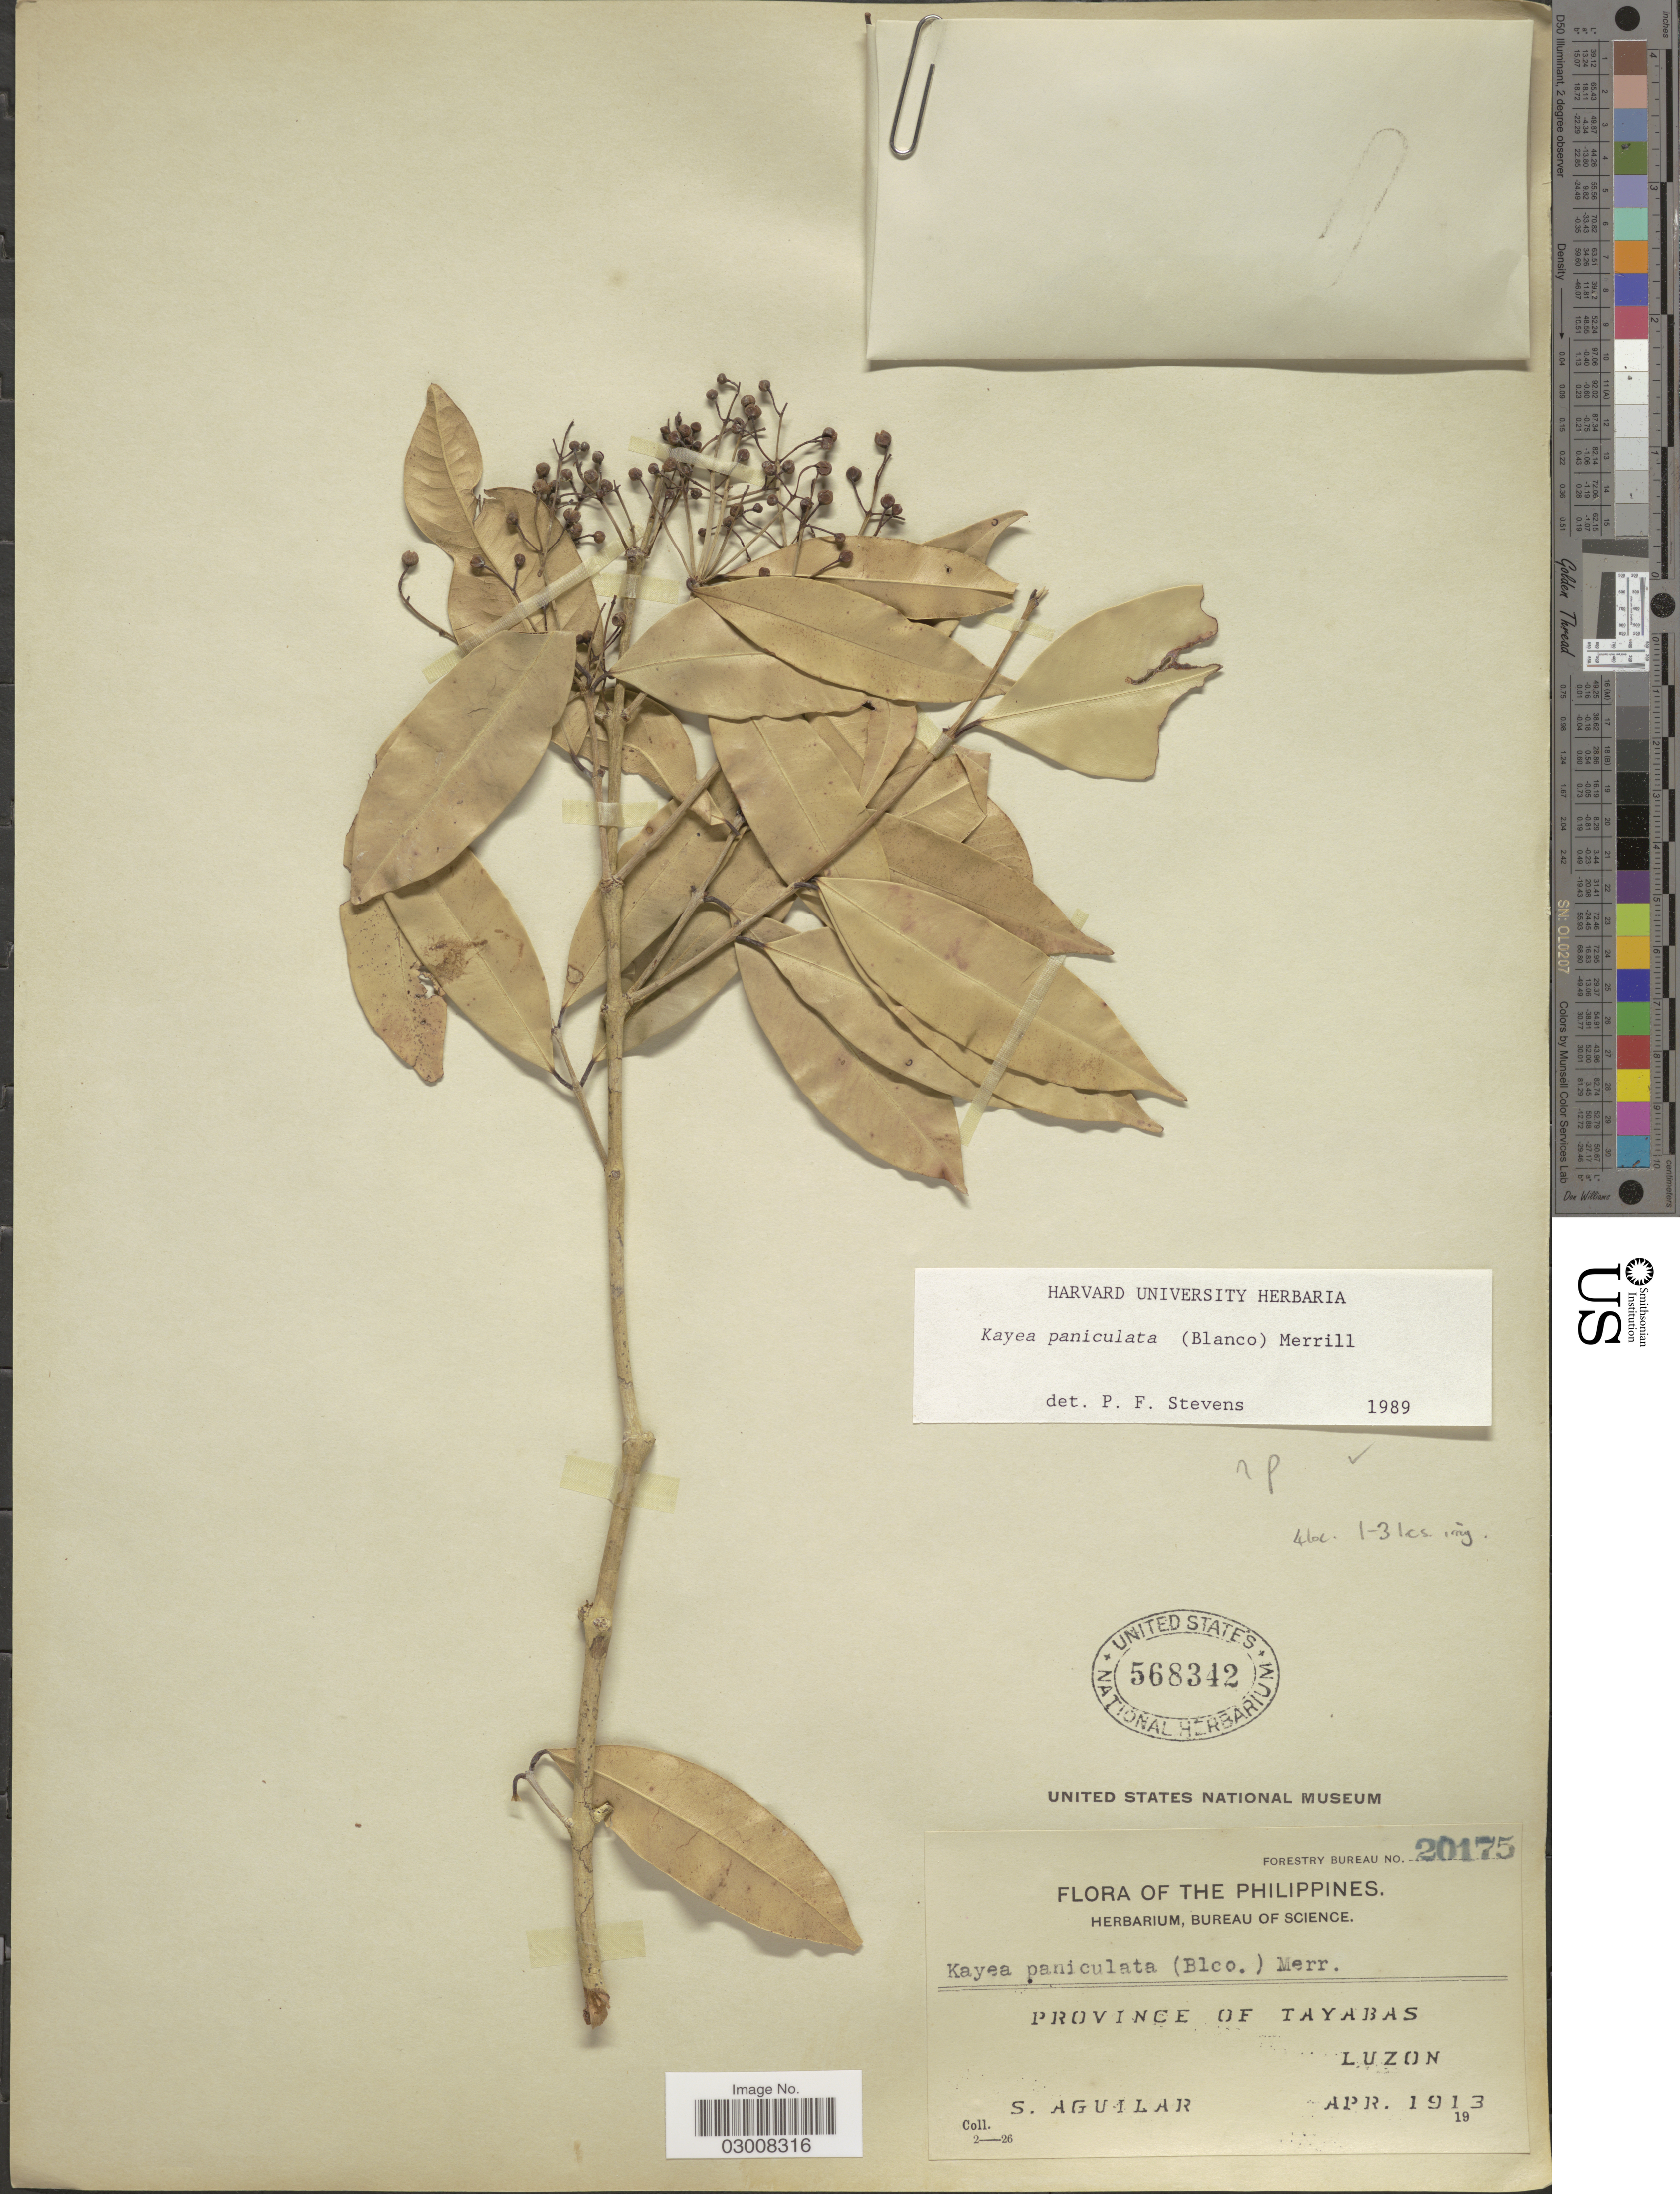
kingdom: Plantae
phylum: Tracheophyta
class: Magnoliopsida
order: Malpighiales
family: Calophyllaceae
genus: Kayea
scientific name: Kayea paniculata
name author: (Blanco) Merr.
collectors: S. Aguilar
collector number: Forestry Bureau 20175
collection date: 1913-04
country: Philippines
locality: Province of Tayabas, Luzon.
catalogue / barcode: US 568342